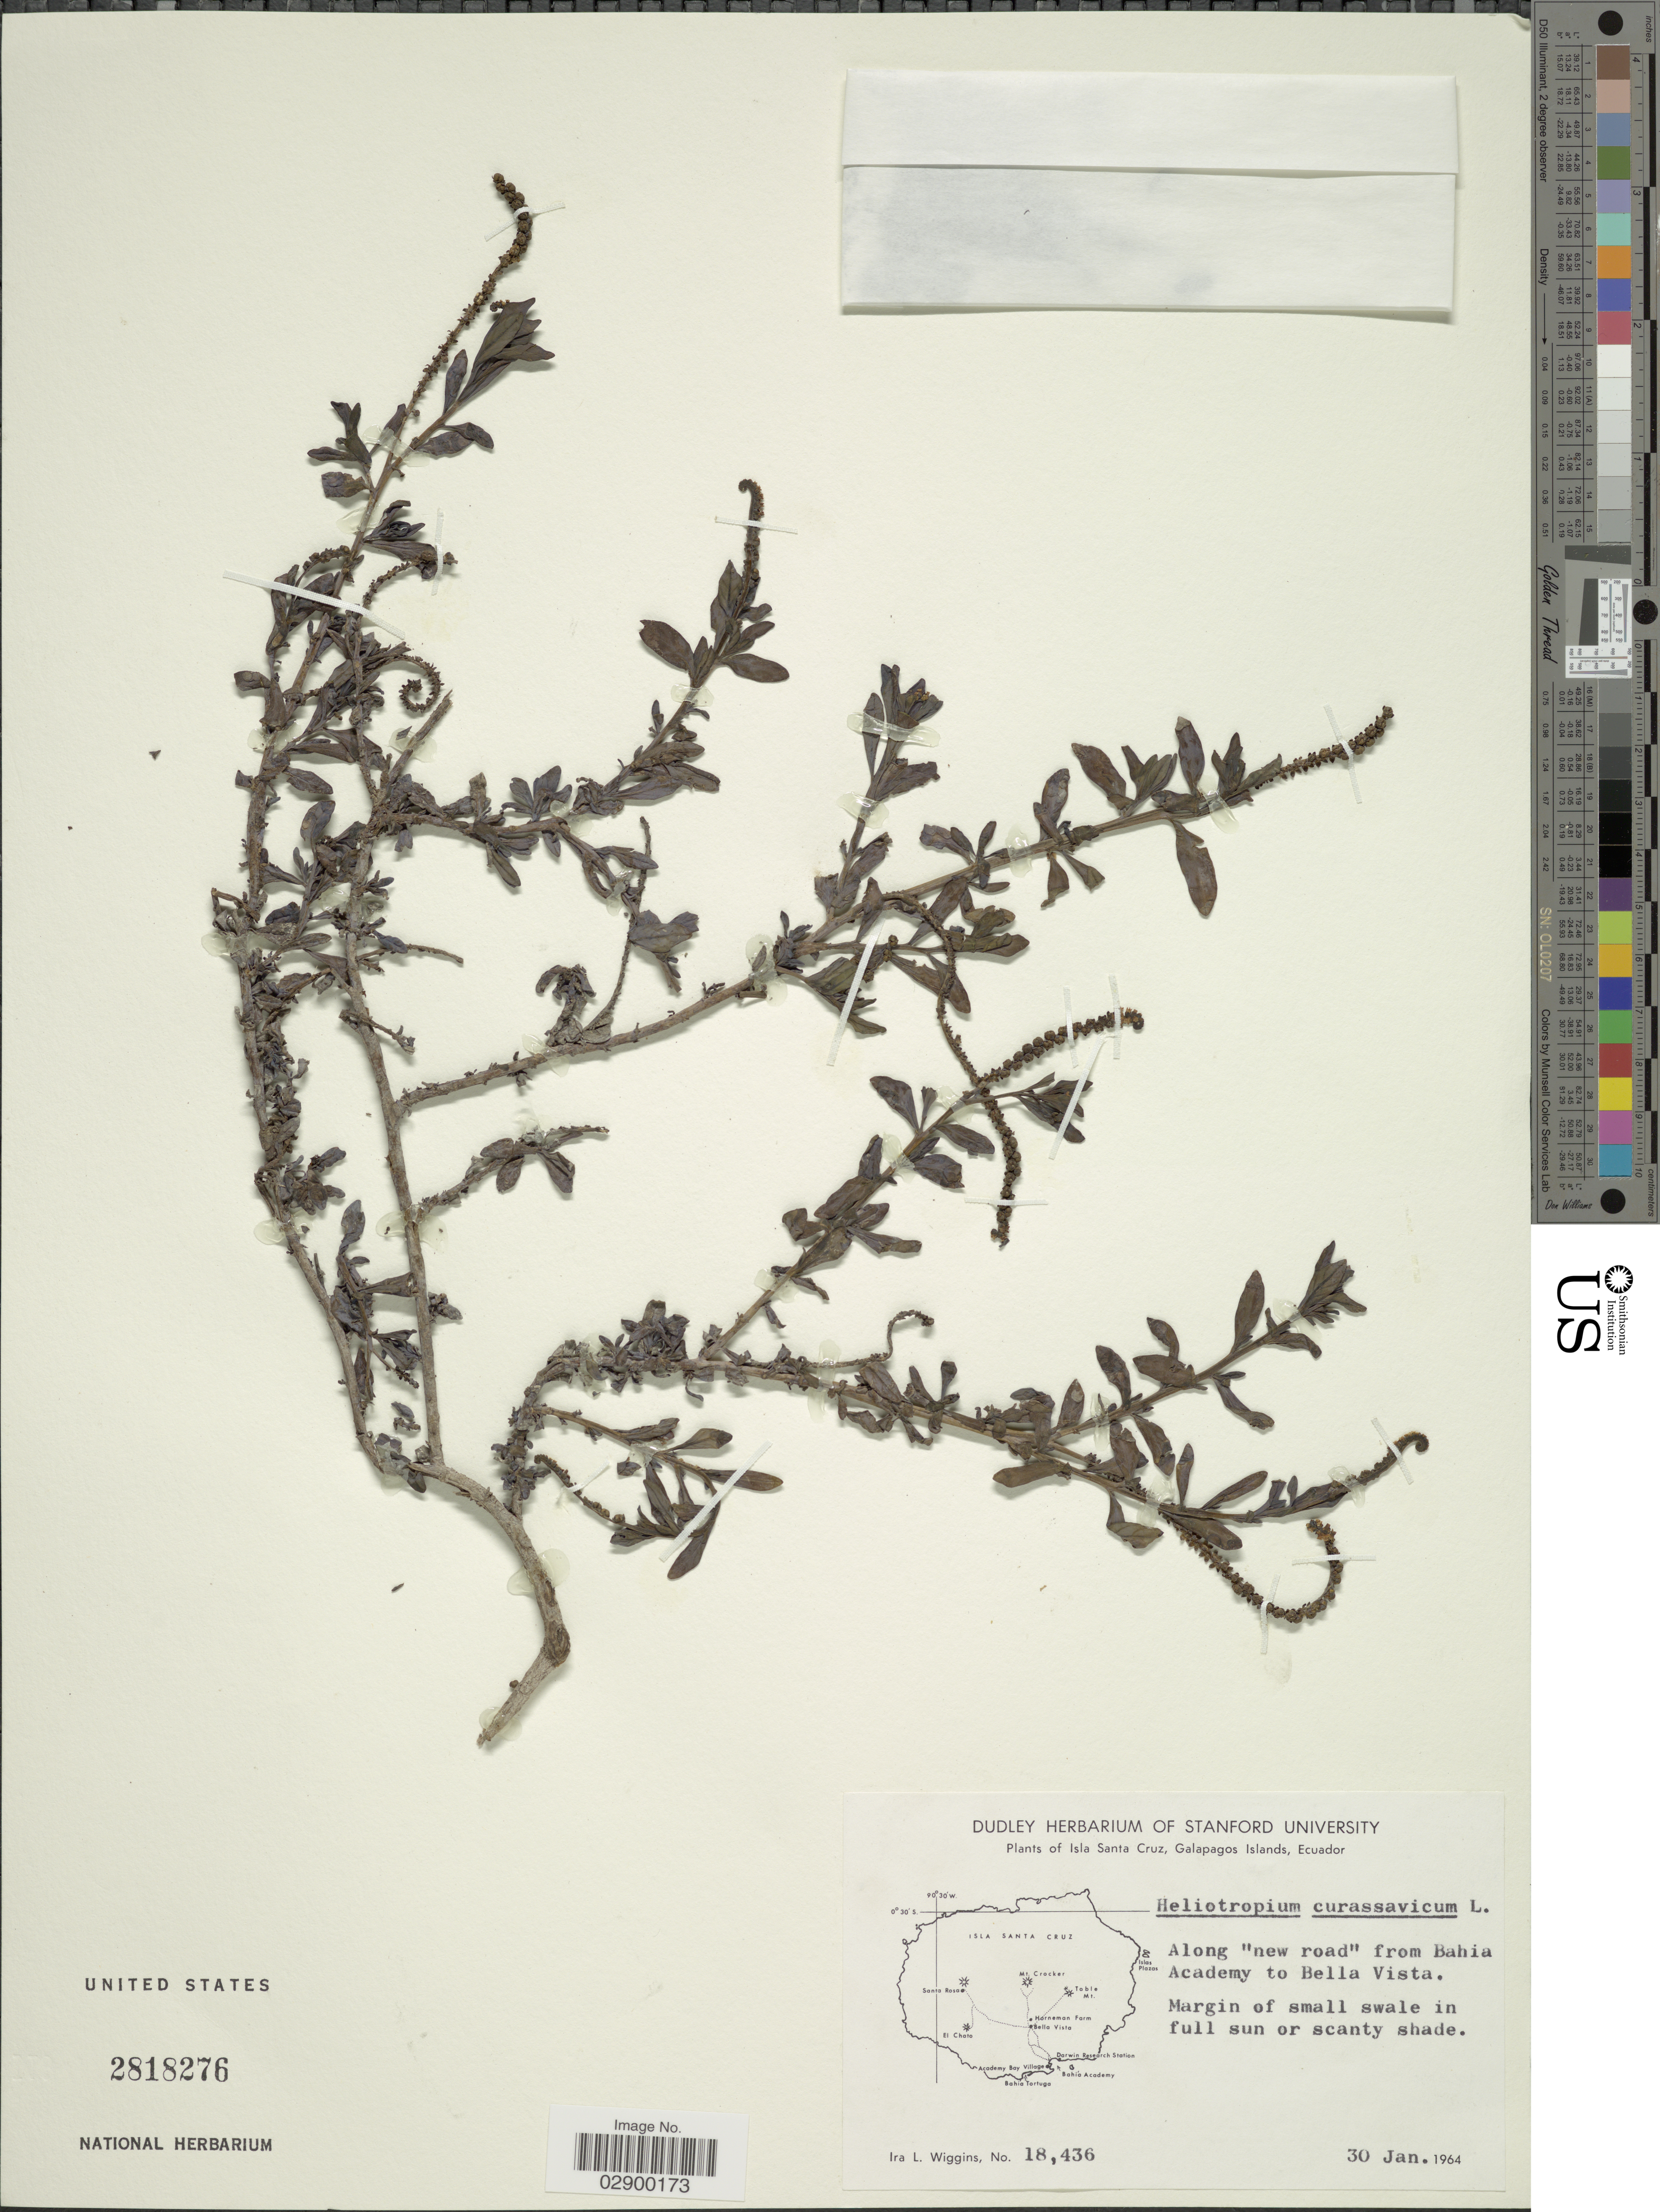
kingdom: Plantae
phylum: Tracheophyta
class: Magnoliopsida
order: Boraginales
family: Heliotropiaceae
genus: Heliotropium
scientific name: Heliotropium curassavicum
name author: L.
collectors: I. L. Wiggins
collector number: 18436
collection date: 1964-01-30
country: Ecuador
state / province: Colón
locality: Isla Santa Cruz, Galapagos Islands, Ecuador, Along "new road" from Bahia Academy to Bella Vista.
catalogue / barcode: US 2818276